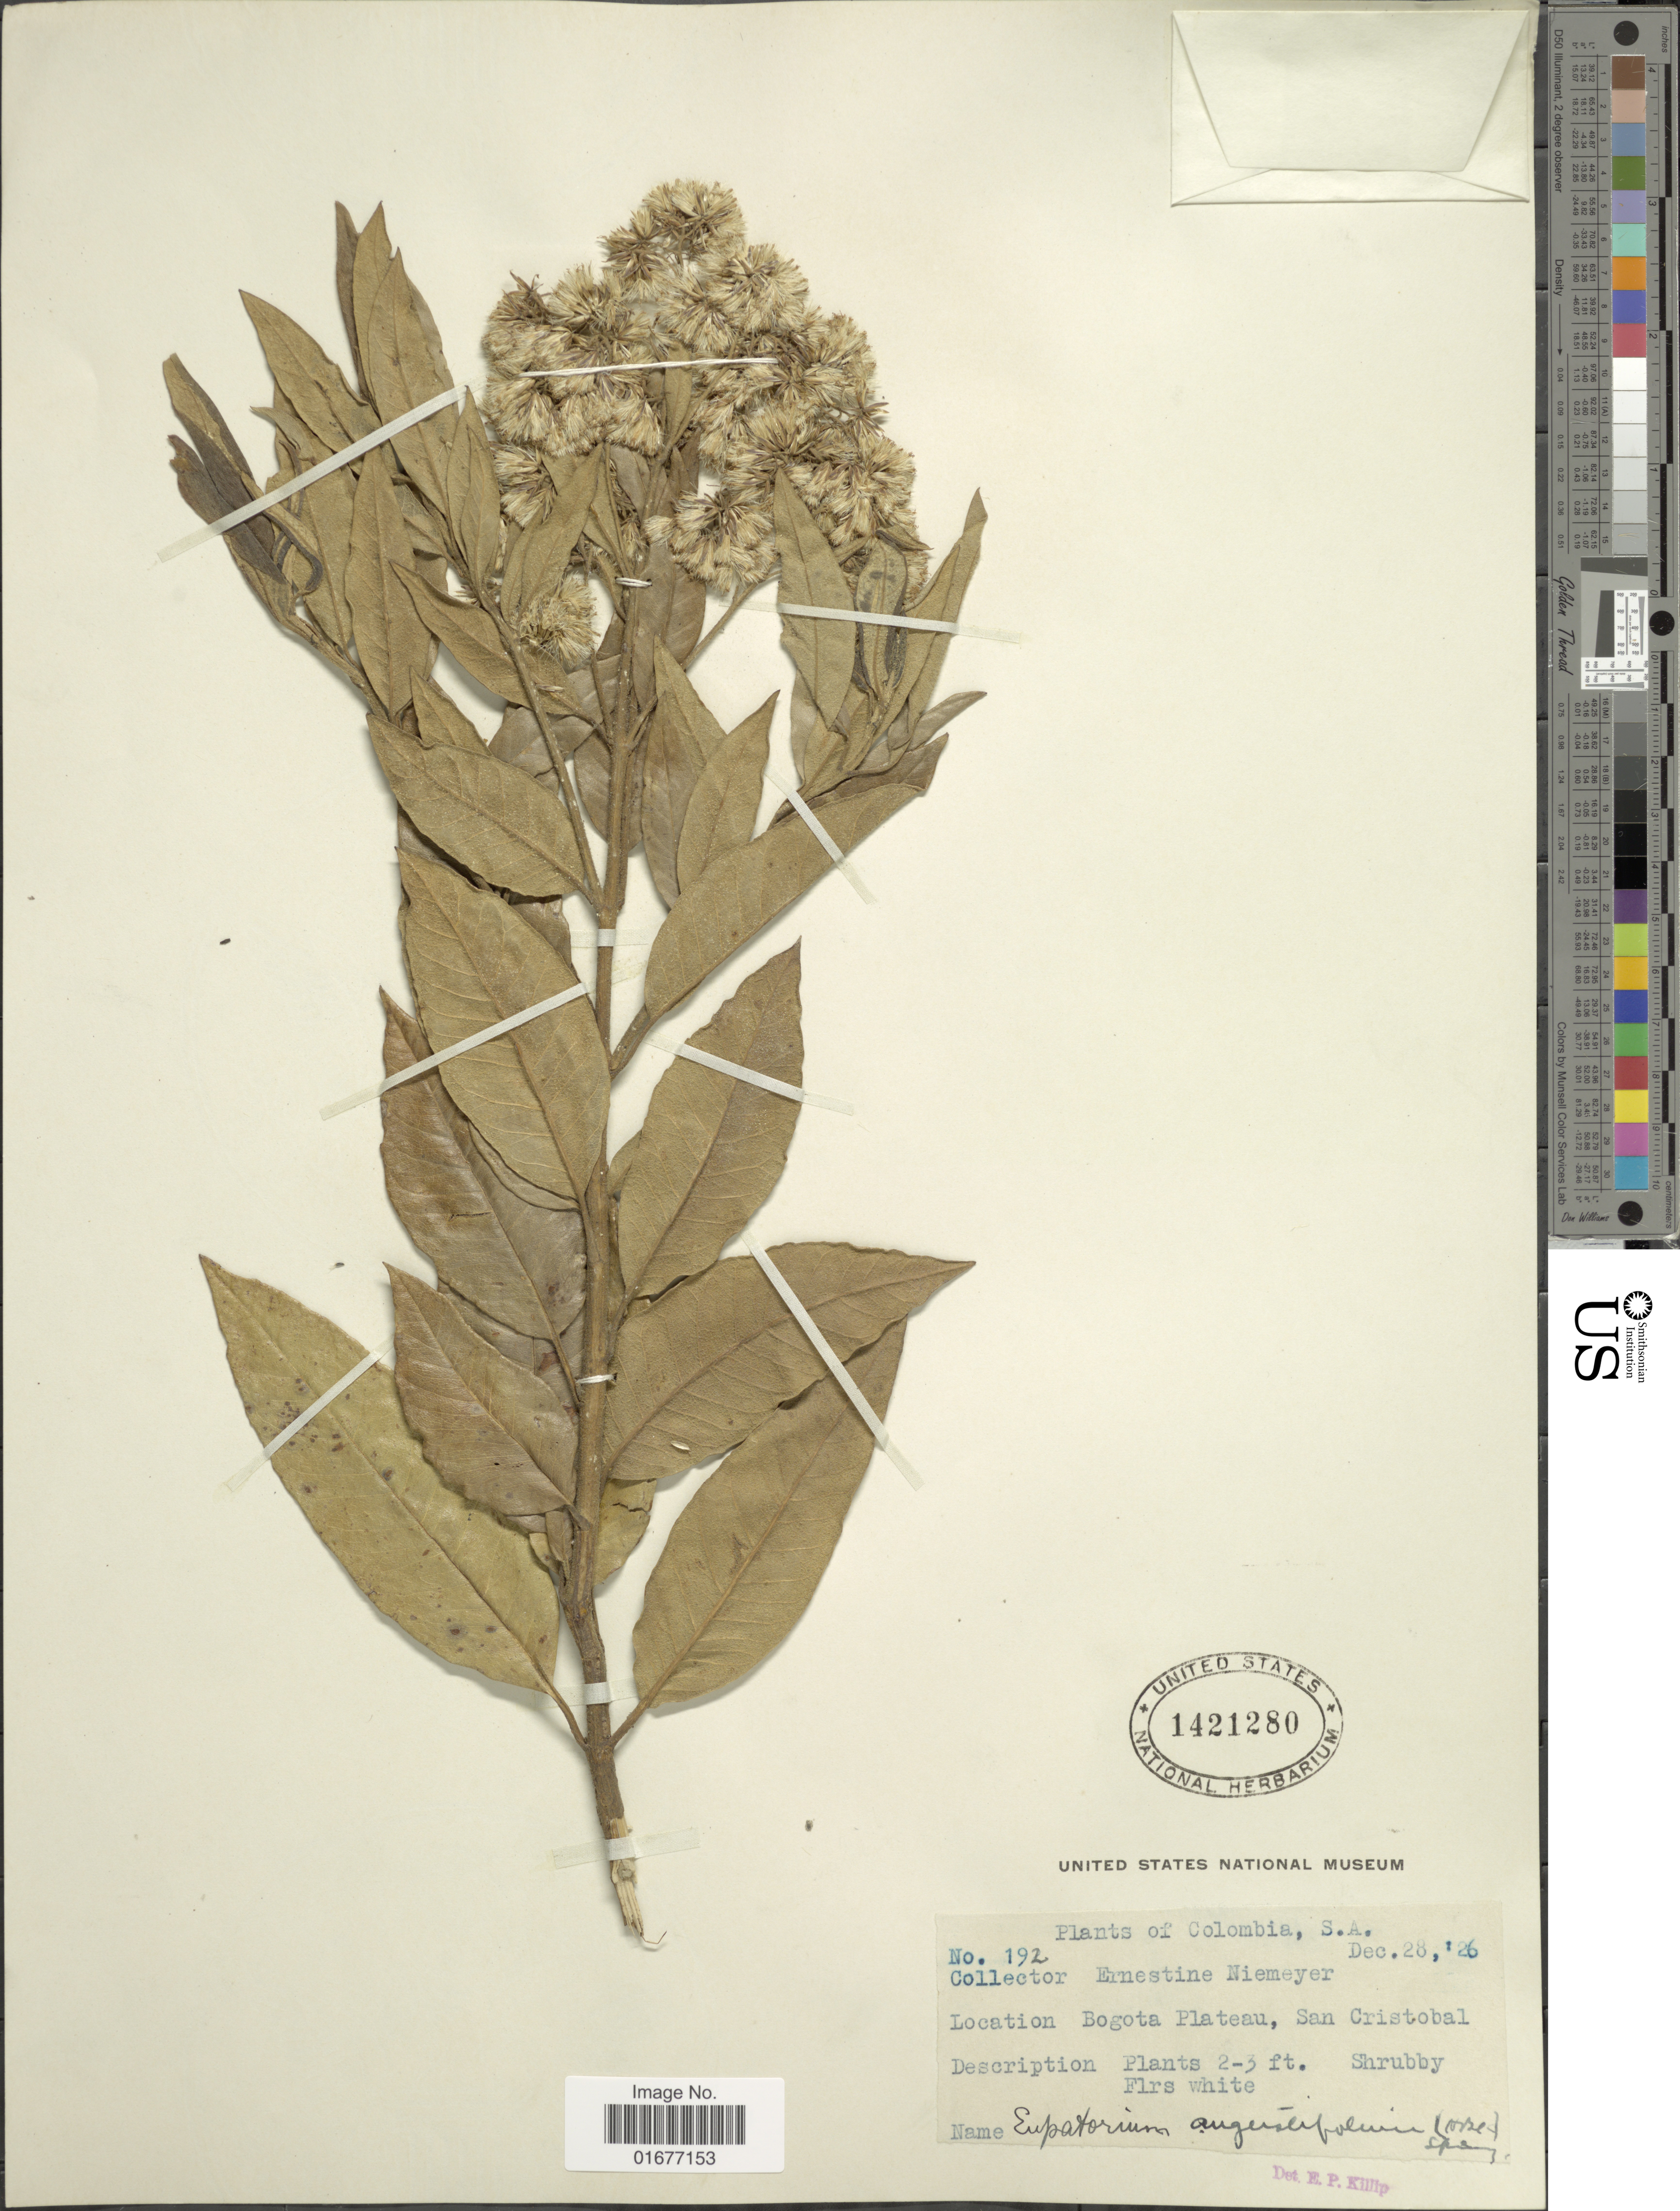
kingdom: Plantae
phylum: Tracheophyta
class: Magnoliopsida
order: Asterales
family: Asteraceae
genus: Ageratina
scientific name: Ageratina angustifolia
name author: (Kunth) R.M. King & H. Rob.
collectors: E. H. Niemeyer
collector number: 192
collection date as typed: Transcribed d/m/y: 28/12/26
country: Colombia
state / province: Bogota D.C.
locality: Bogota Plateau, San Cristobal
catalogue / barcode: US 1421280